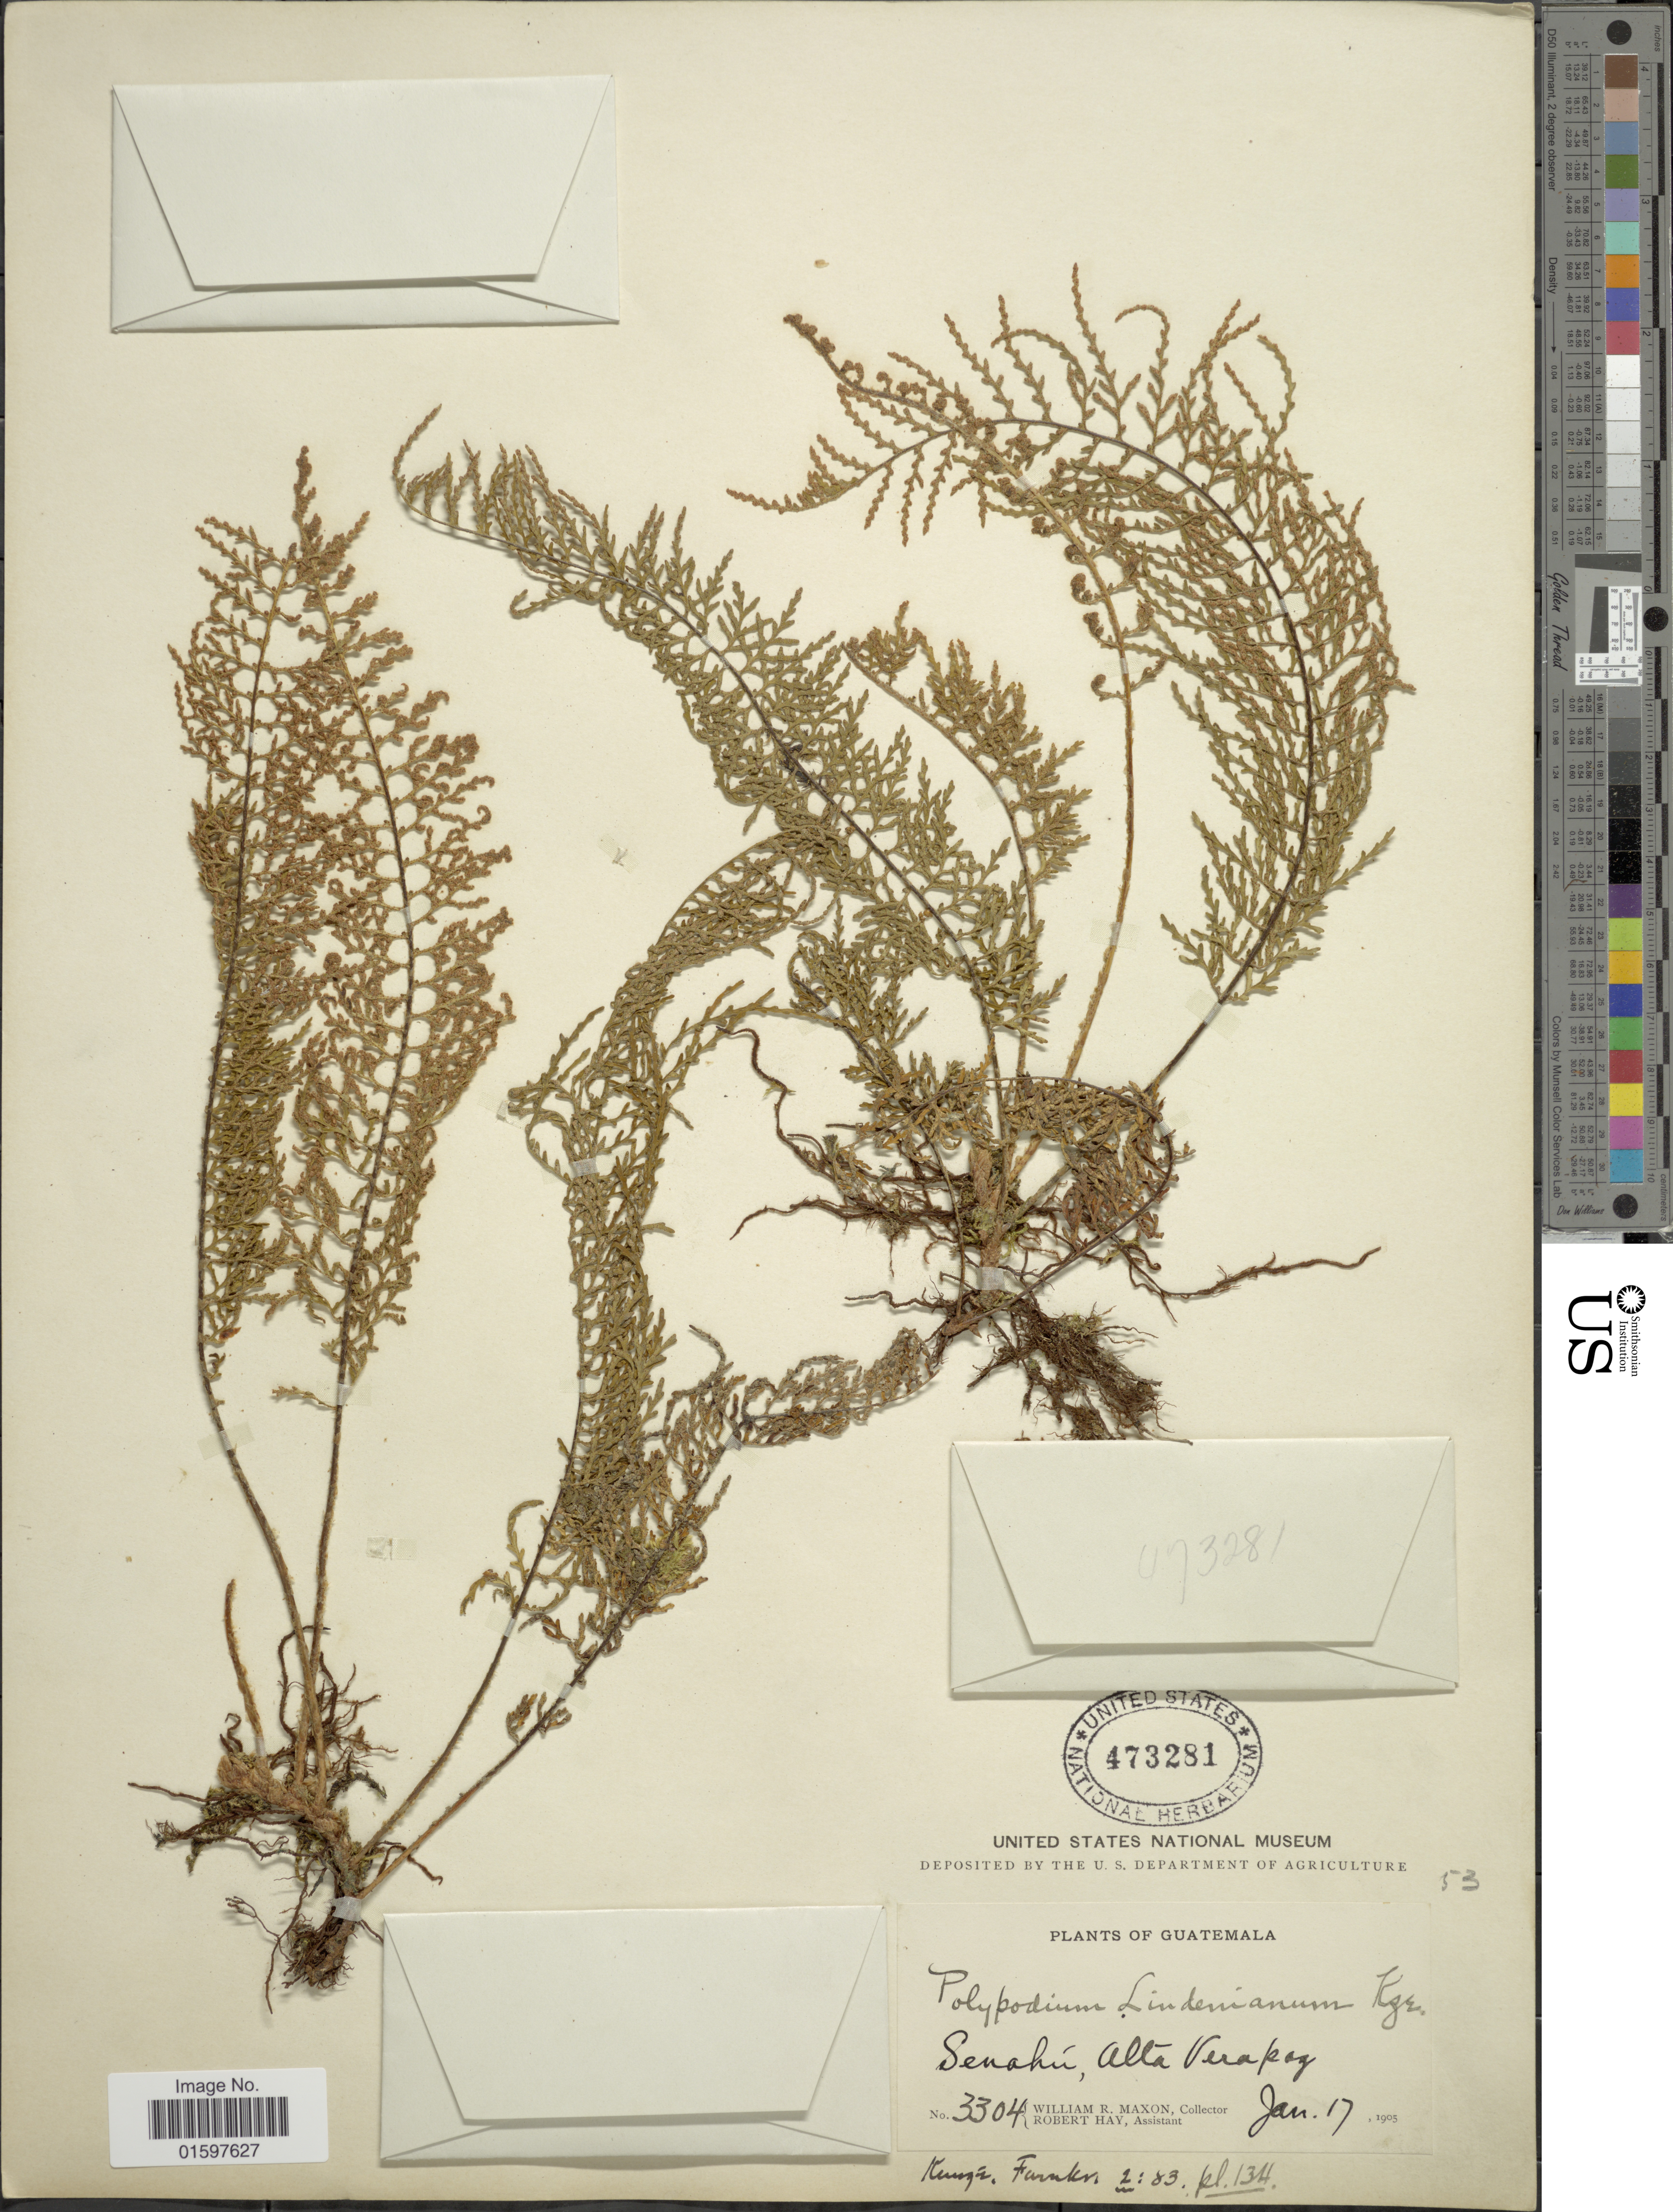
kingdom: Plantae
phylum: Tracheophyta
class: Polypodiopsida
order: Polypodiales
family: Polypodiaceae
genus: Pleopeltis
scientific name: Pleopeltis lindeniana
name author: (Kunze) A.R. Sm. & Tejero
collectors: W. R. Maxon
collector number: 3304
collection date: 1905-01-17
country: Guatemala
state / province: Alta Verapaz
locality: Senahú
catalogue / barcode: US 473281